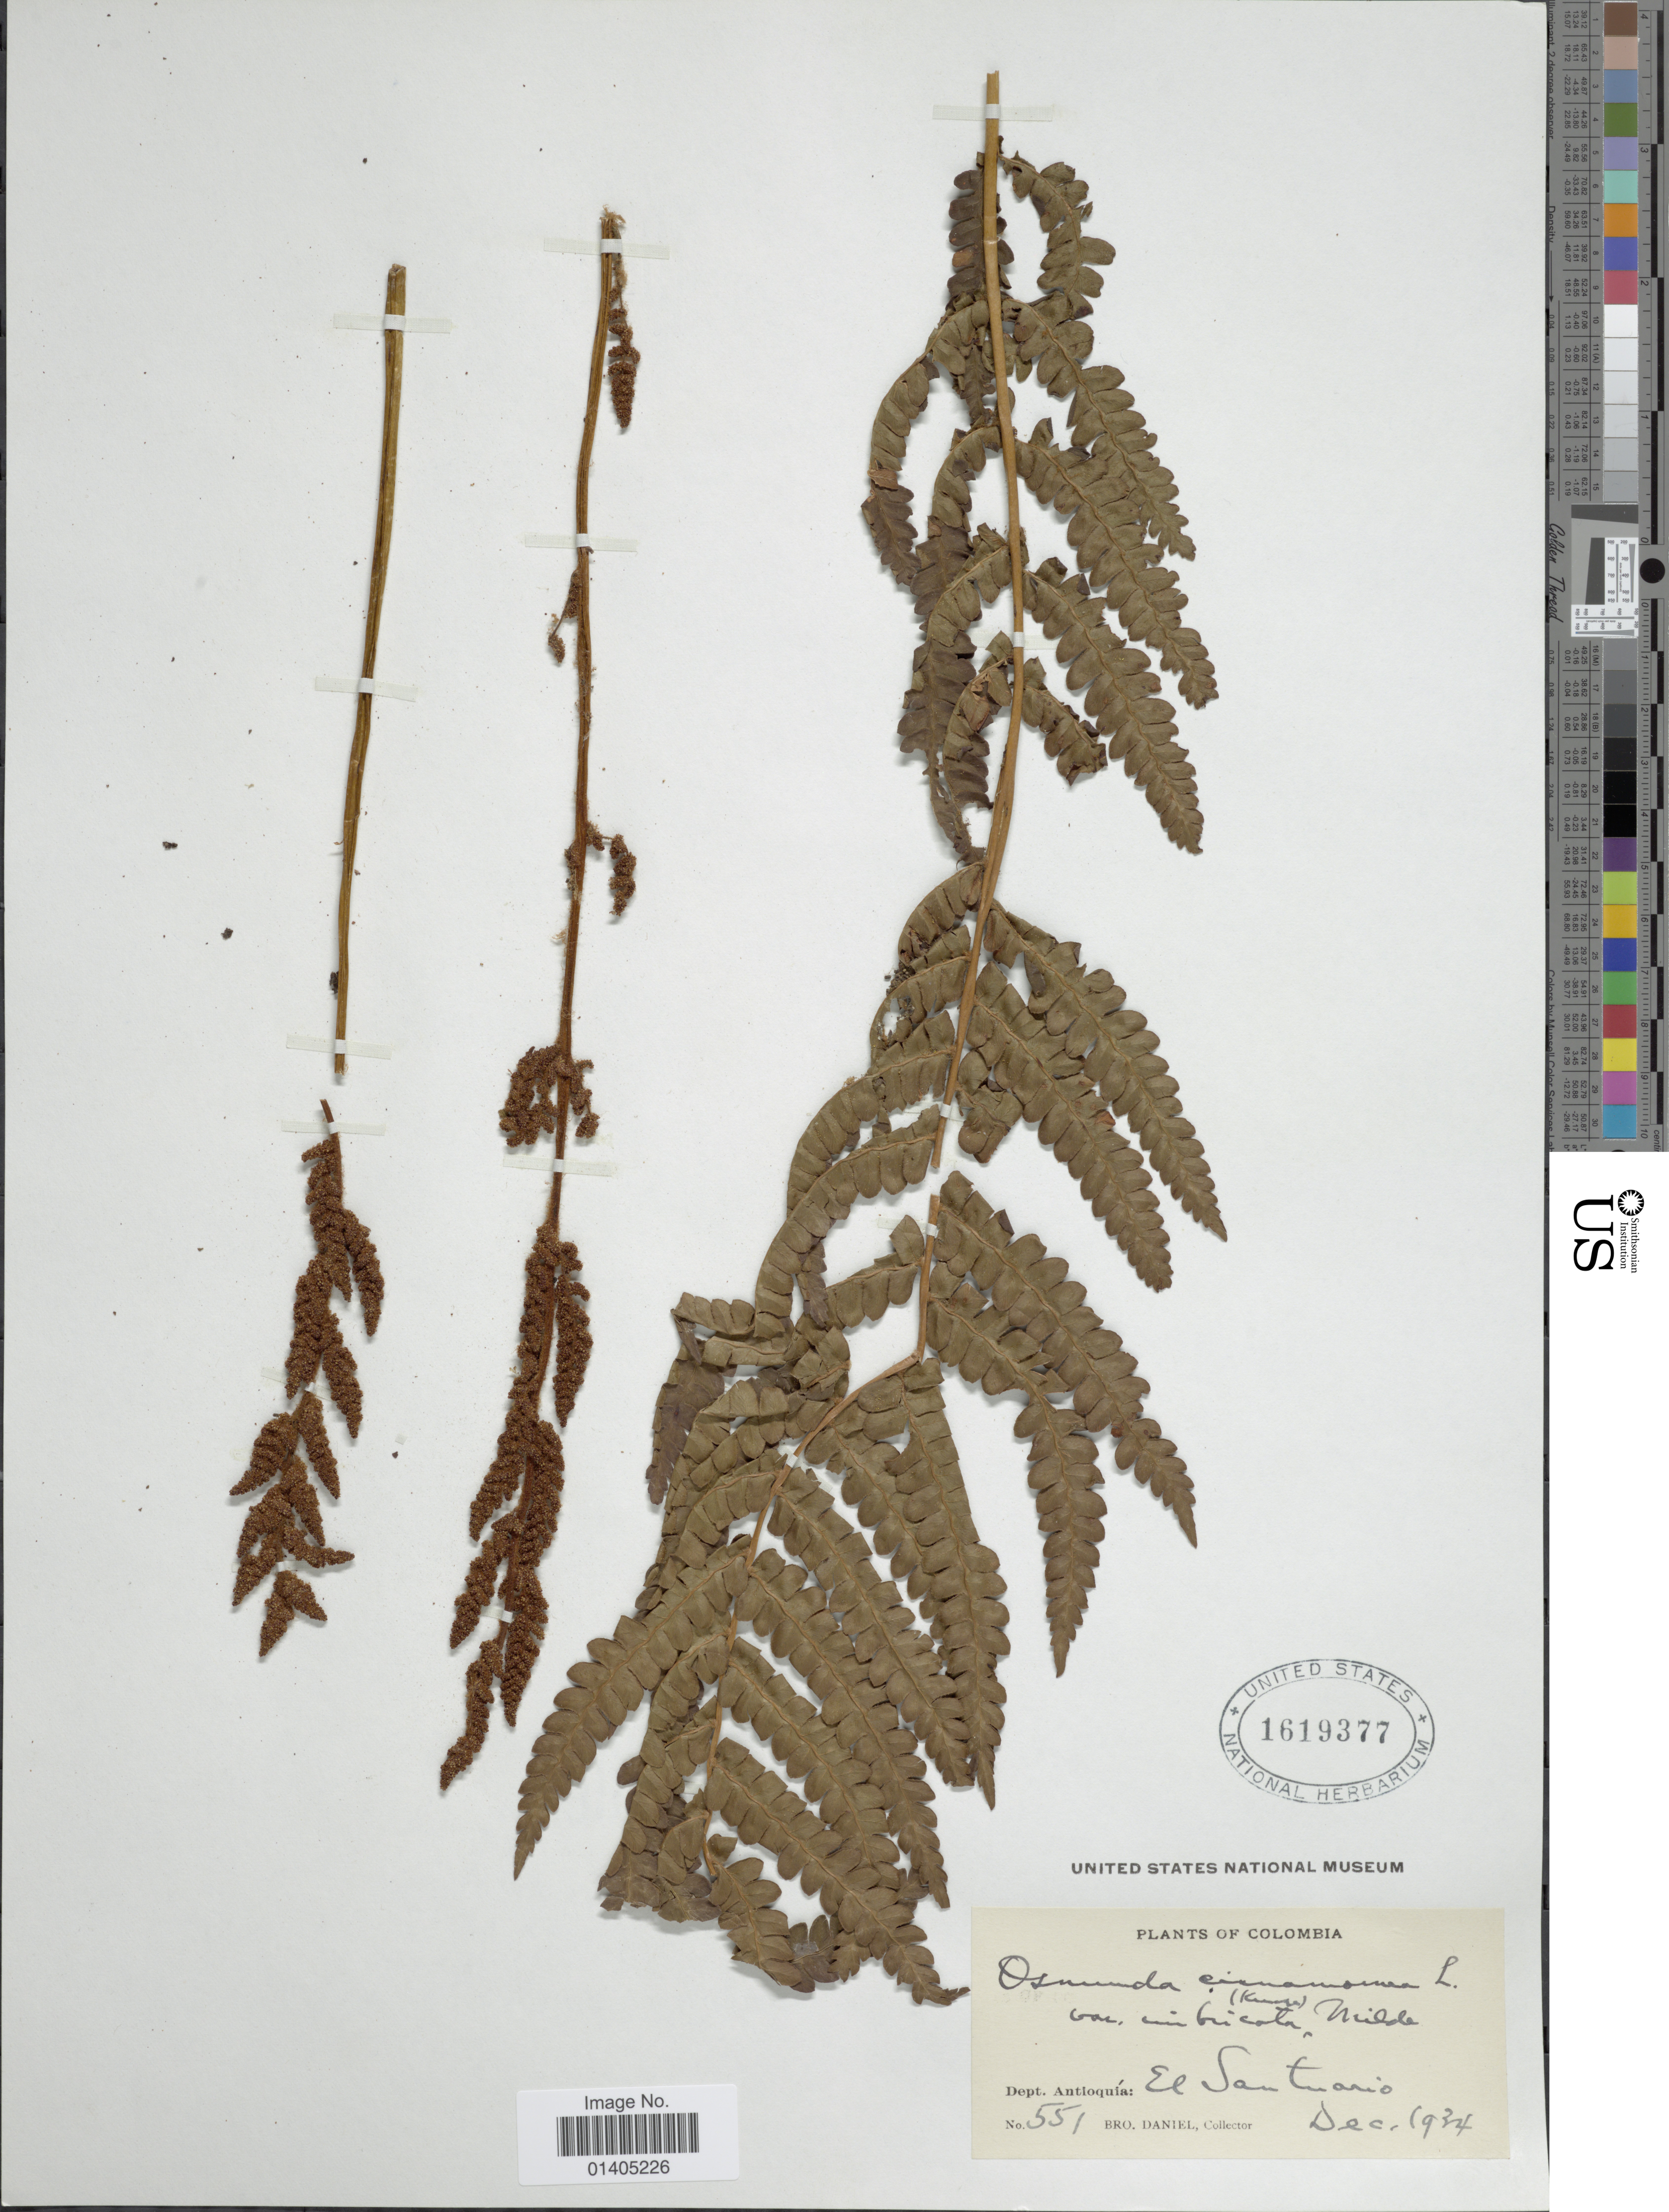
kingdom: Plantae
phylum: Tracheophyta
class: Polypodiopsida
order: Osmundales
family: Osmundaceae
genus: Osmundastrum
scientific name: Osmundastrum cinnamomeum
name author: (L.) C. Presl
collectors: Bro. Daniel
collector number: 551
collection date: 1934-12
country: Colombia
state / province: Antioquia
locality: Dept. Antioquia: El Santuario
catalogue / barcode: US 1619377